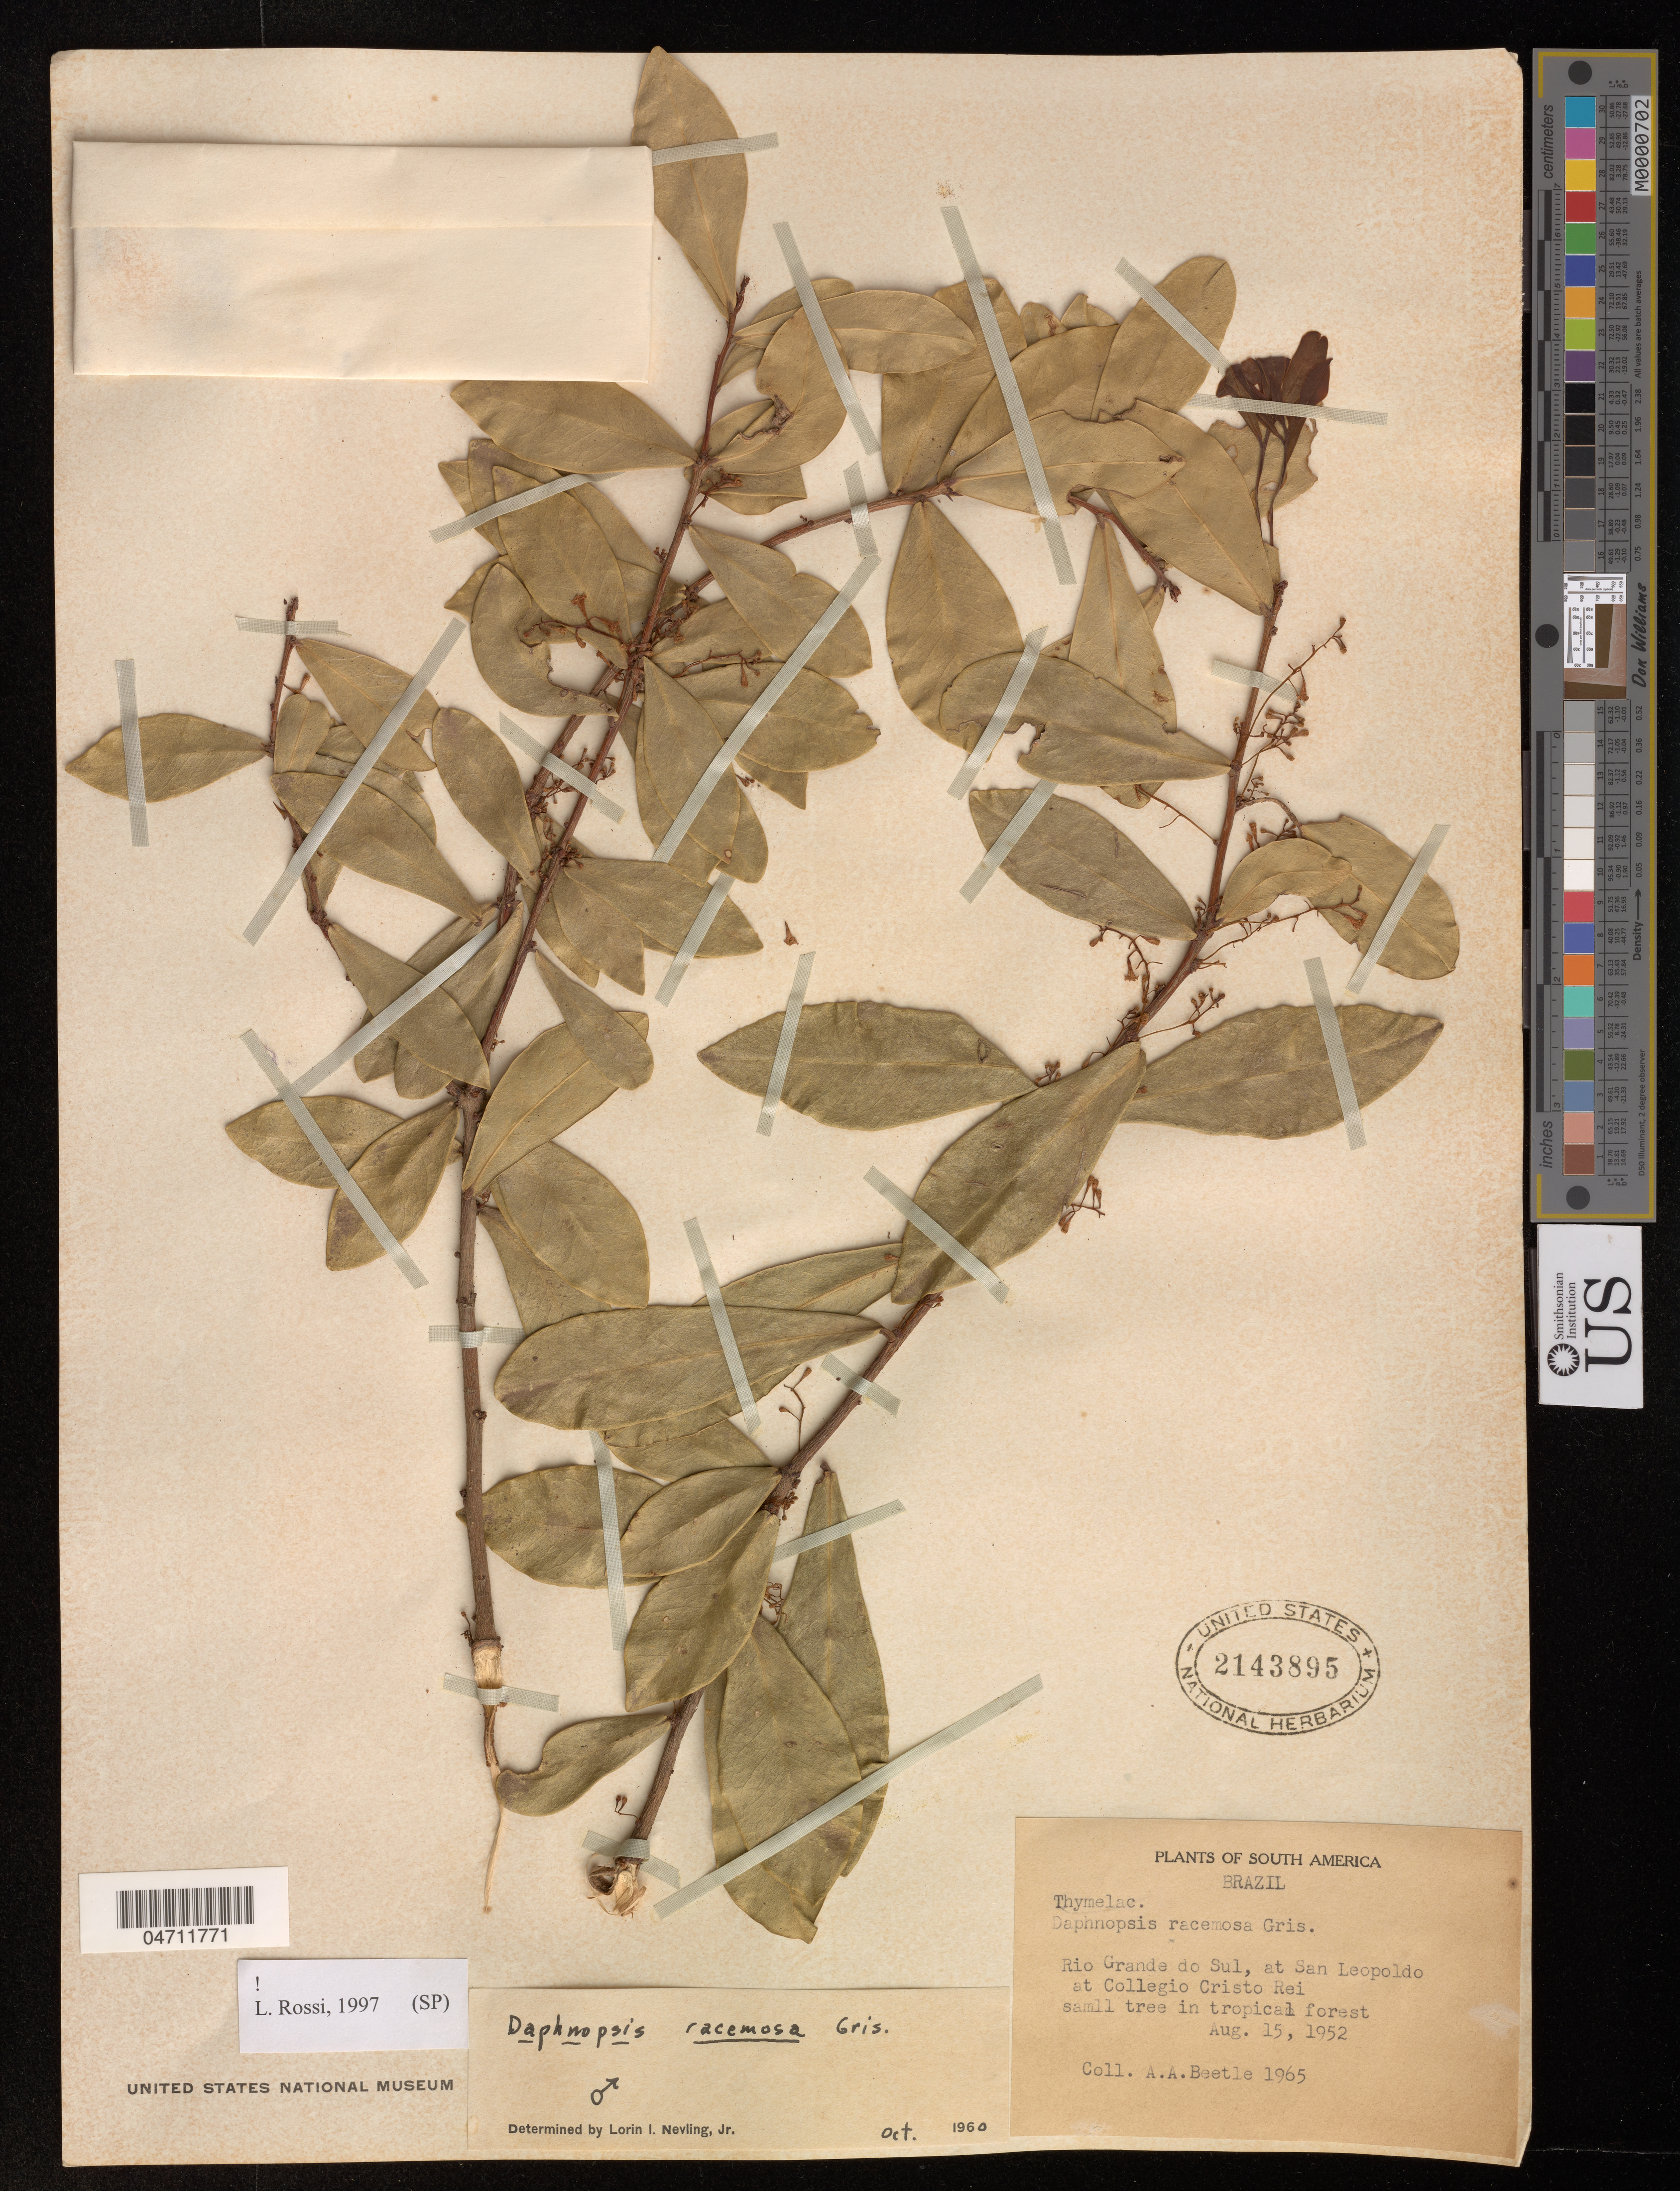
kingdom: Plantae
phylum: Tracheophyta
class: Magnoliopsida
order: Malvales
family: Thymelaeaceae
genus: Daphnopsis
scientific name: Daphnopsis racemosa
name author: Griseb.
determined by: Rossi, L.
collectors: A. A. Beetle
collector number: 1965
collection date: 1952-08-15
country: Brazil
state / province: Rio Grande do Sul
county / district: São Leopoldo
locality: Collegio Cristo Rei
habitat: Tropical forest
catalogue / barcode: US 2143895